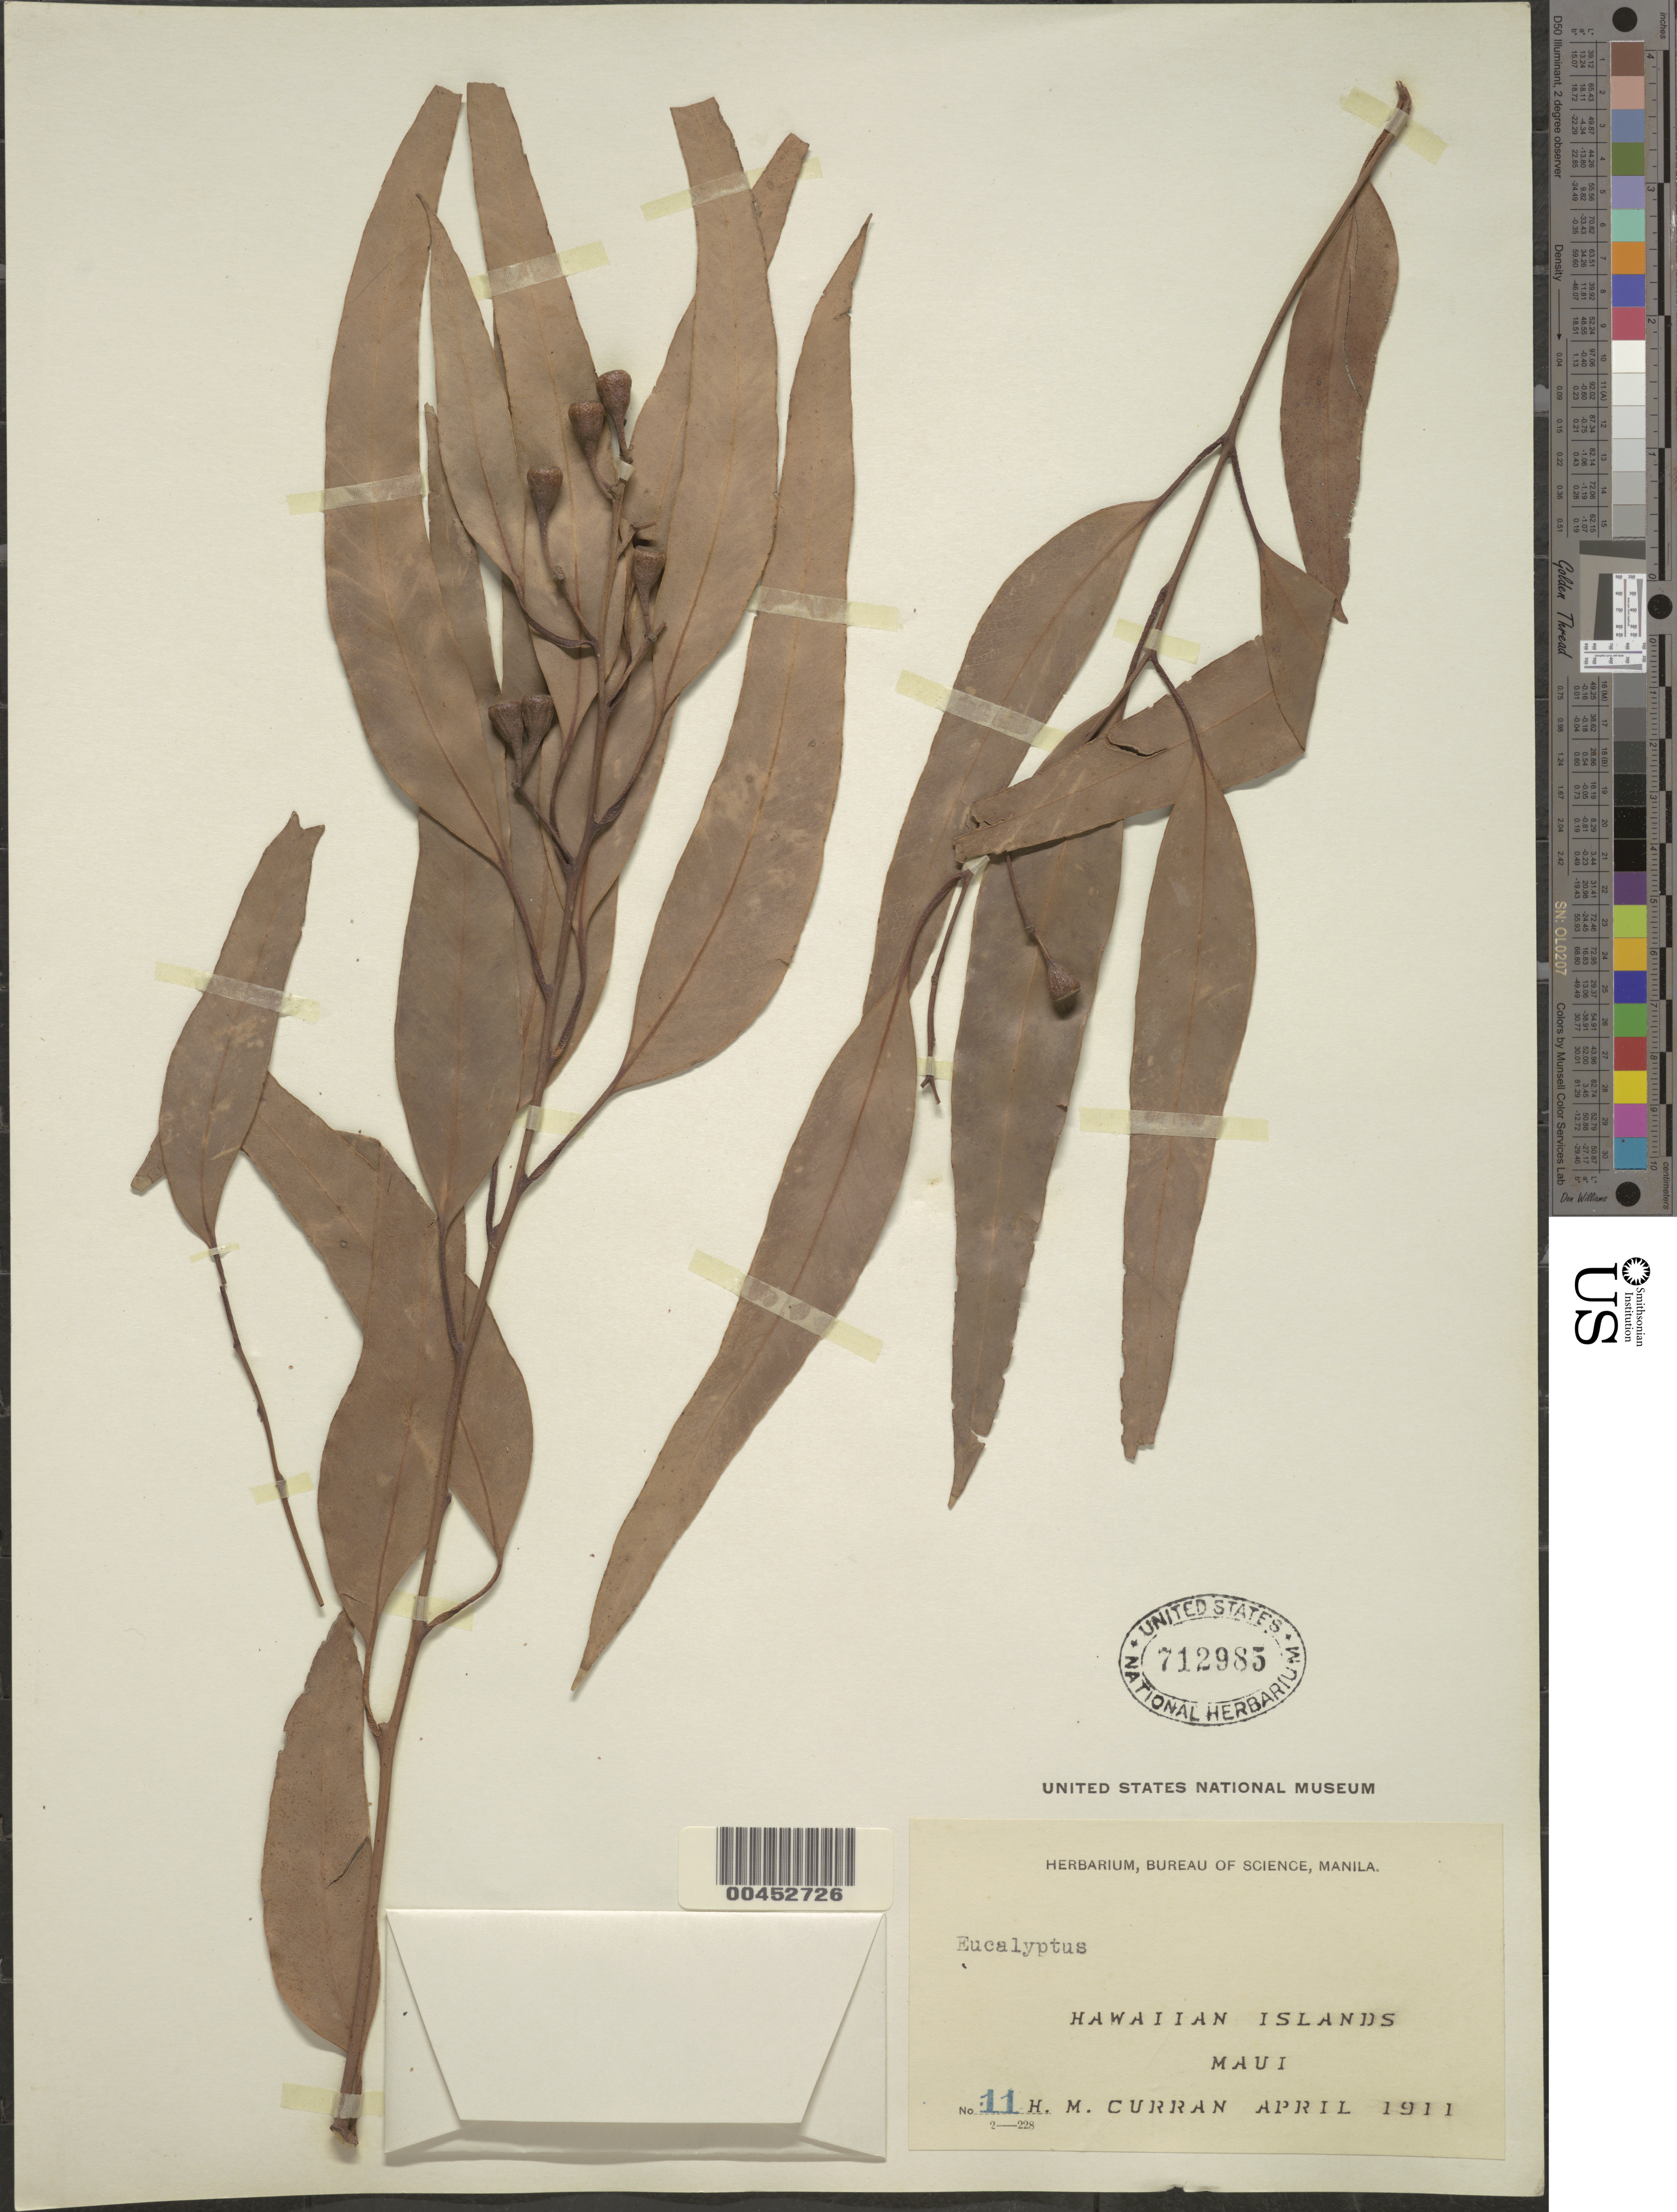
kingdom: Plantae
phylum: Tracheophyta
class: Magnoliopsida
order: Myrtales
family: Myrtaceae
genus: Eucalyptus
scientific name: Eucalyptus sp.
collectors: H. M. Curran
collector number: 11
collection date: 1911-04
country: United States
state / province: Hawaii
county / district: Maui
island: Maui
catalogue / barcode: US 712985